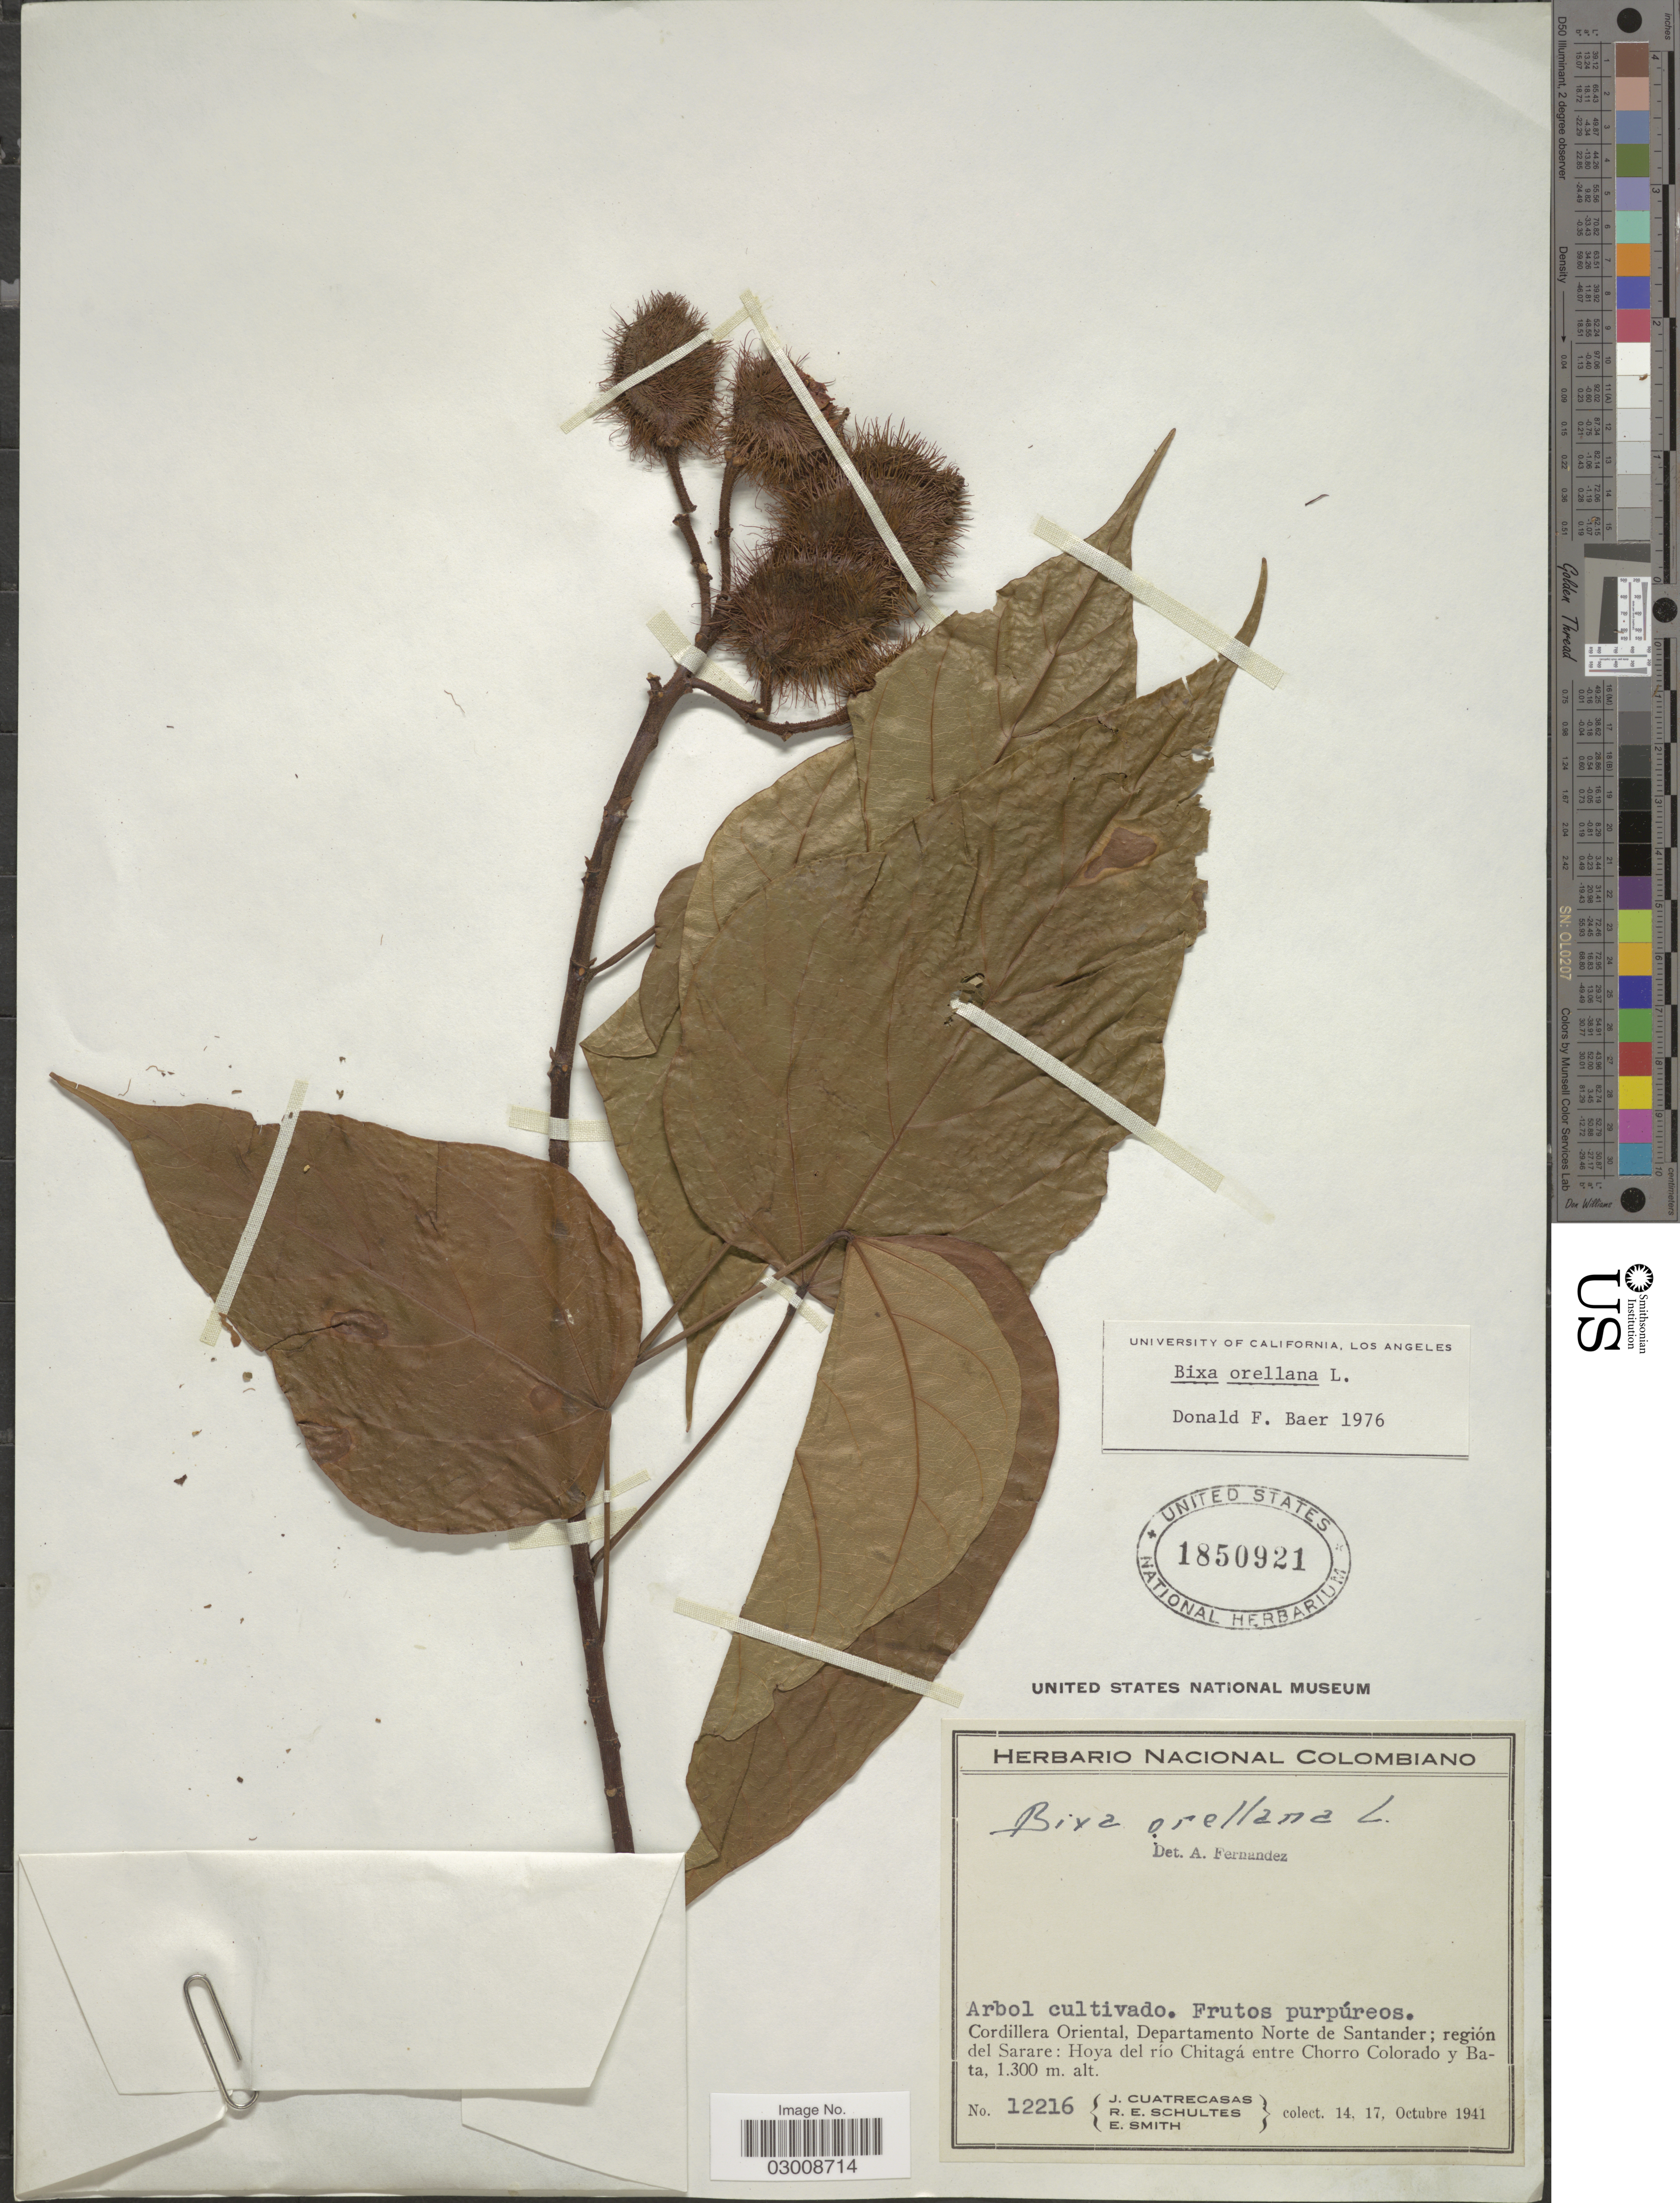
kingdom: Plantae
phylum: Tracheophyta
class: Magnoliopsida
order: Malvales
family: Bixaceae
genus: Bixa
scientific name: Bixa orellana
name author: L.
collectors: J. Cuatrecasas, R. E. Schultes & E. Smith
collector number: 12216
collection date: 1941-10-14/1941-10-17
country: Colombia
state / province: Norte de Santander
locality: Cordillera Oriental, Departamento Norte de Santander; región del Sarare: Hoya del rio Chitagá entre Chorro Colorado y Bata.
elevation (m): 1300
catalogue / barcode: US 1850921